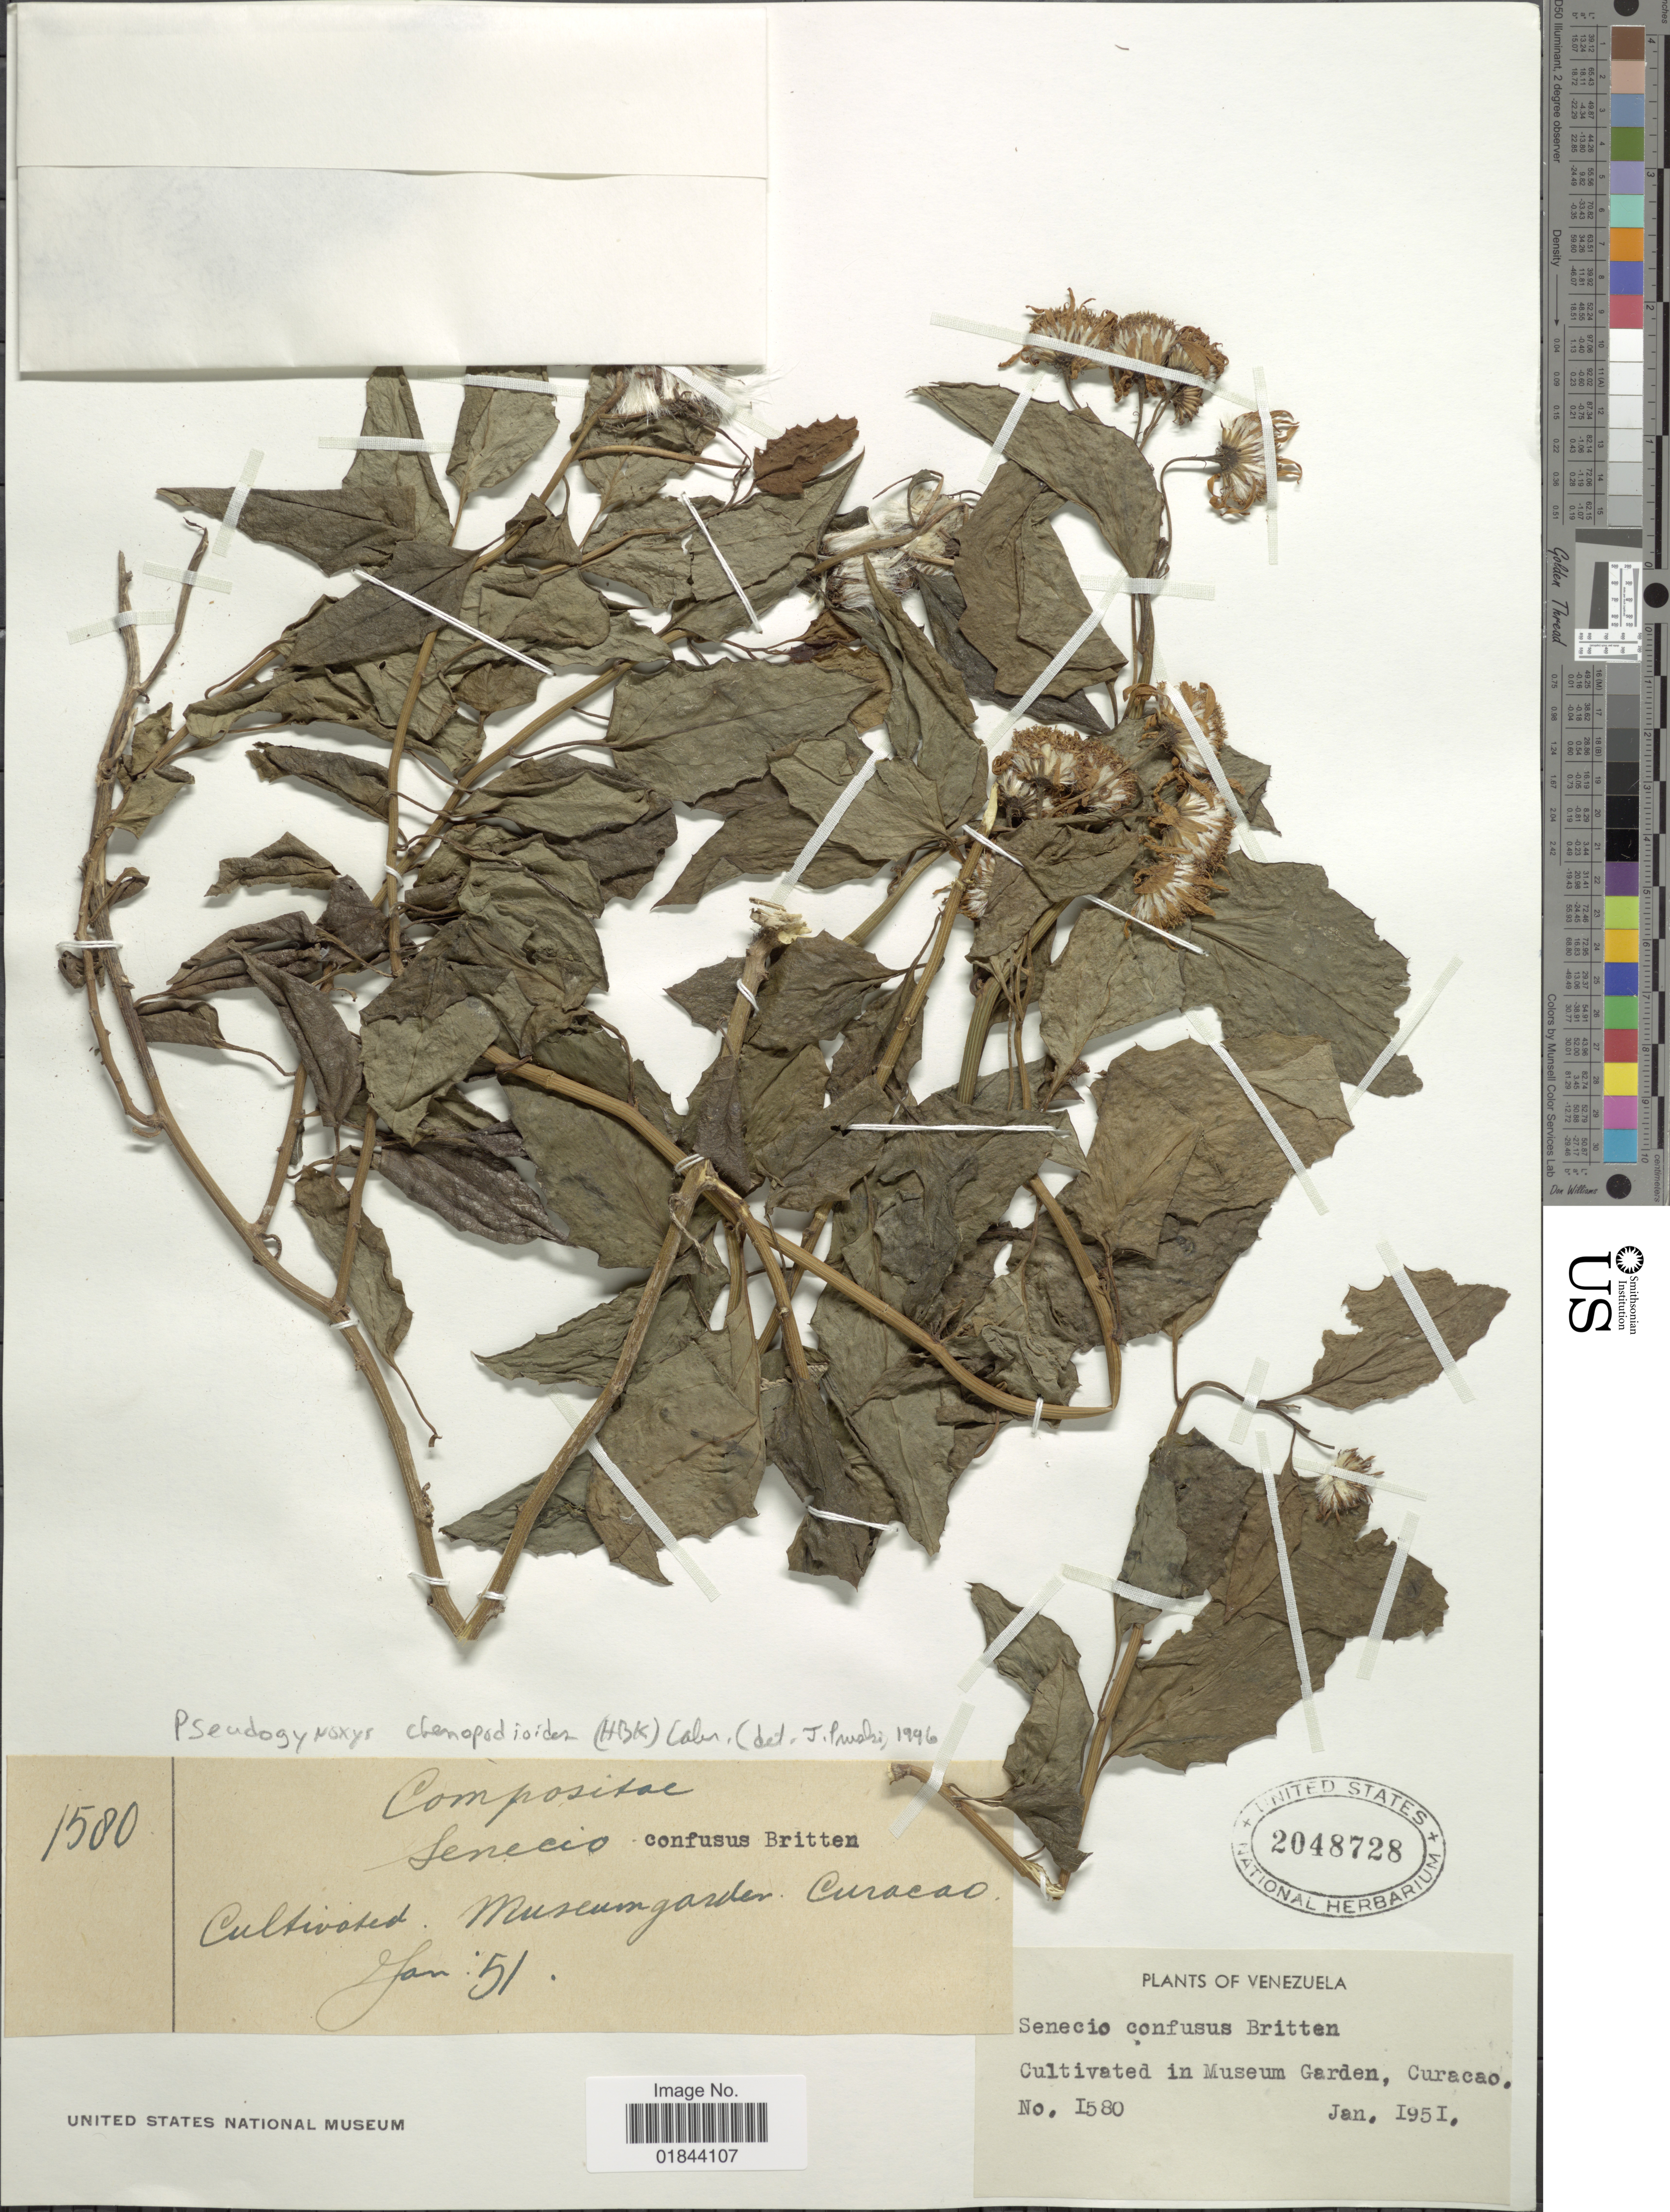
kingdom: Plantae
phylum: Tracheophyta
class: Magnoliopsida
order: Asterales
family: Asteraceae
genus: Pseudogynoxys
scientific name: Pseudogynoxys chenopodioides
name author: (Kunth) Cabrera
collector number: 1580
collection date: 1951-01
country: Venezuela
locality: Cultivated in Museum Garden, Curacao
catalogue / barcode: US 2048728